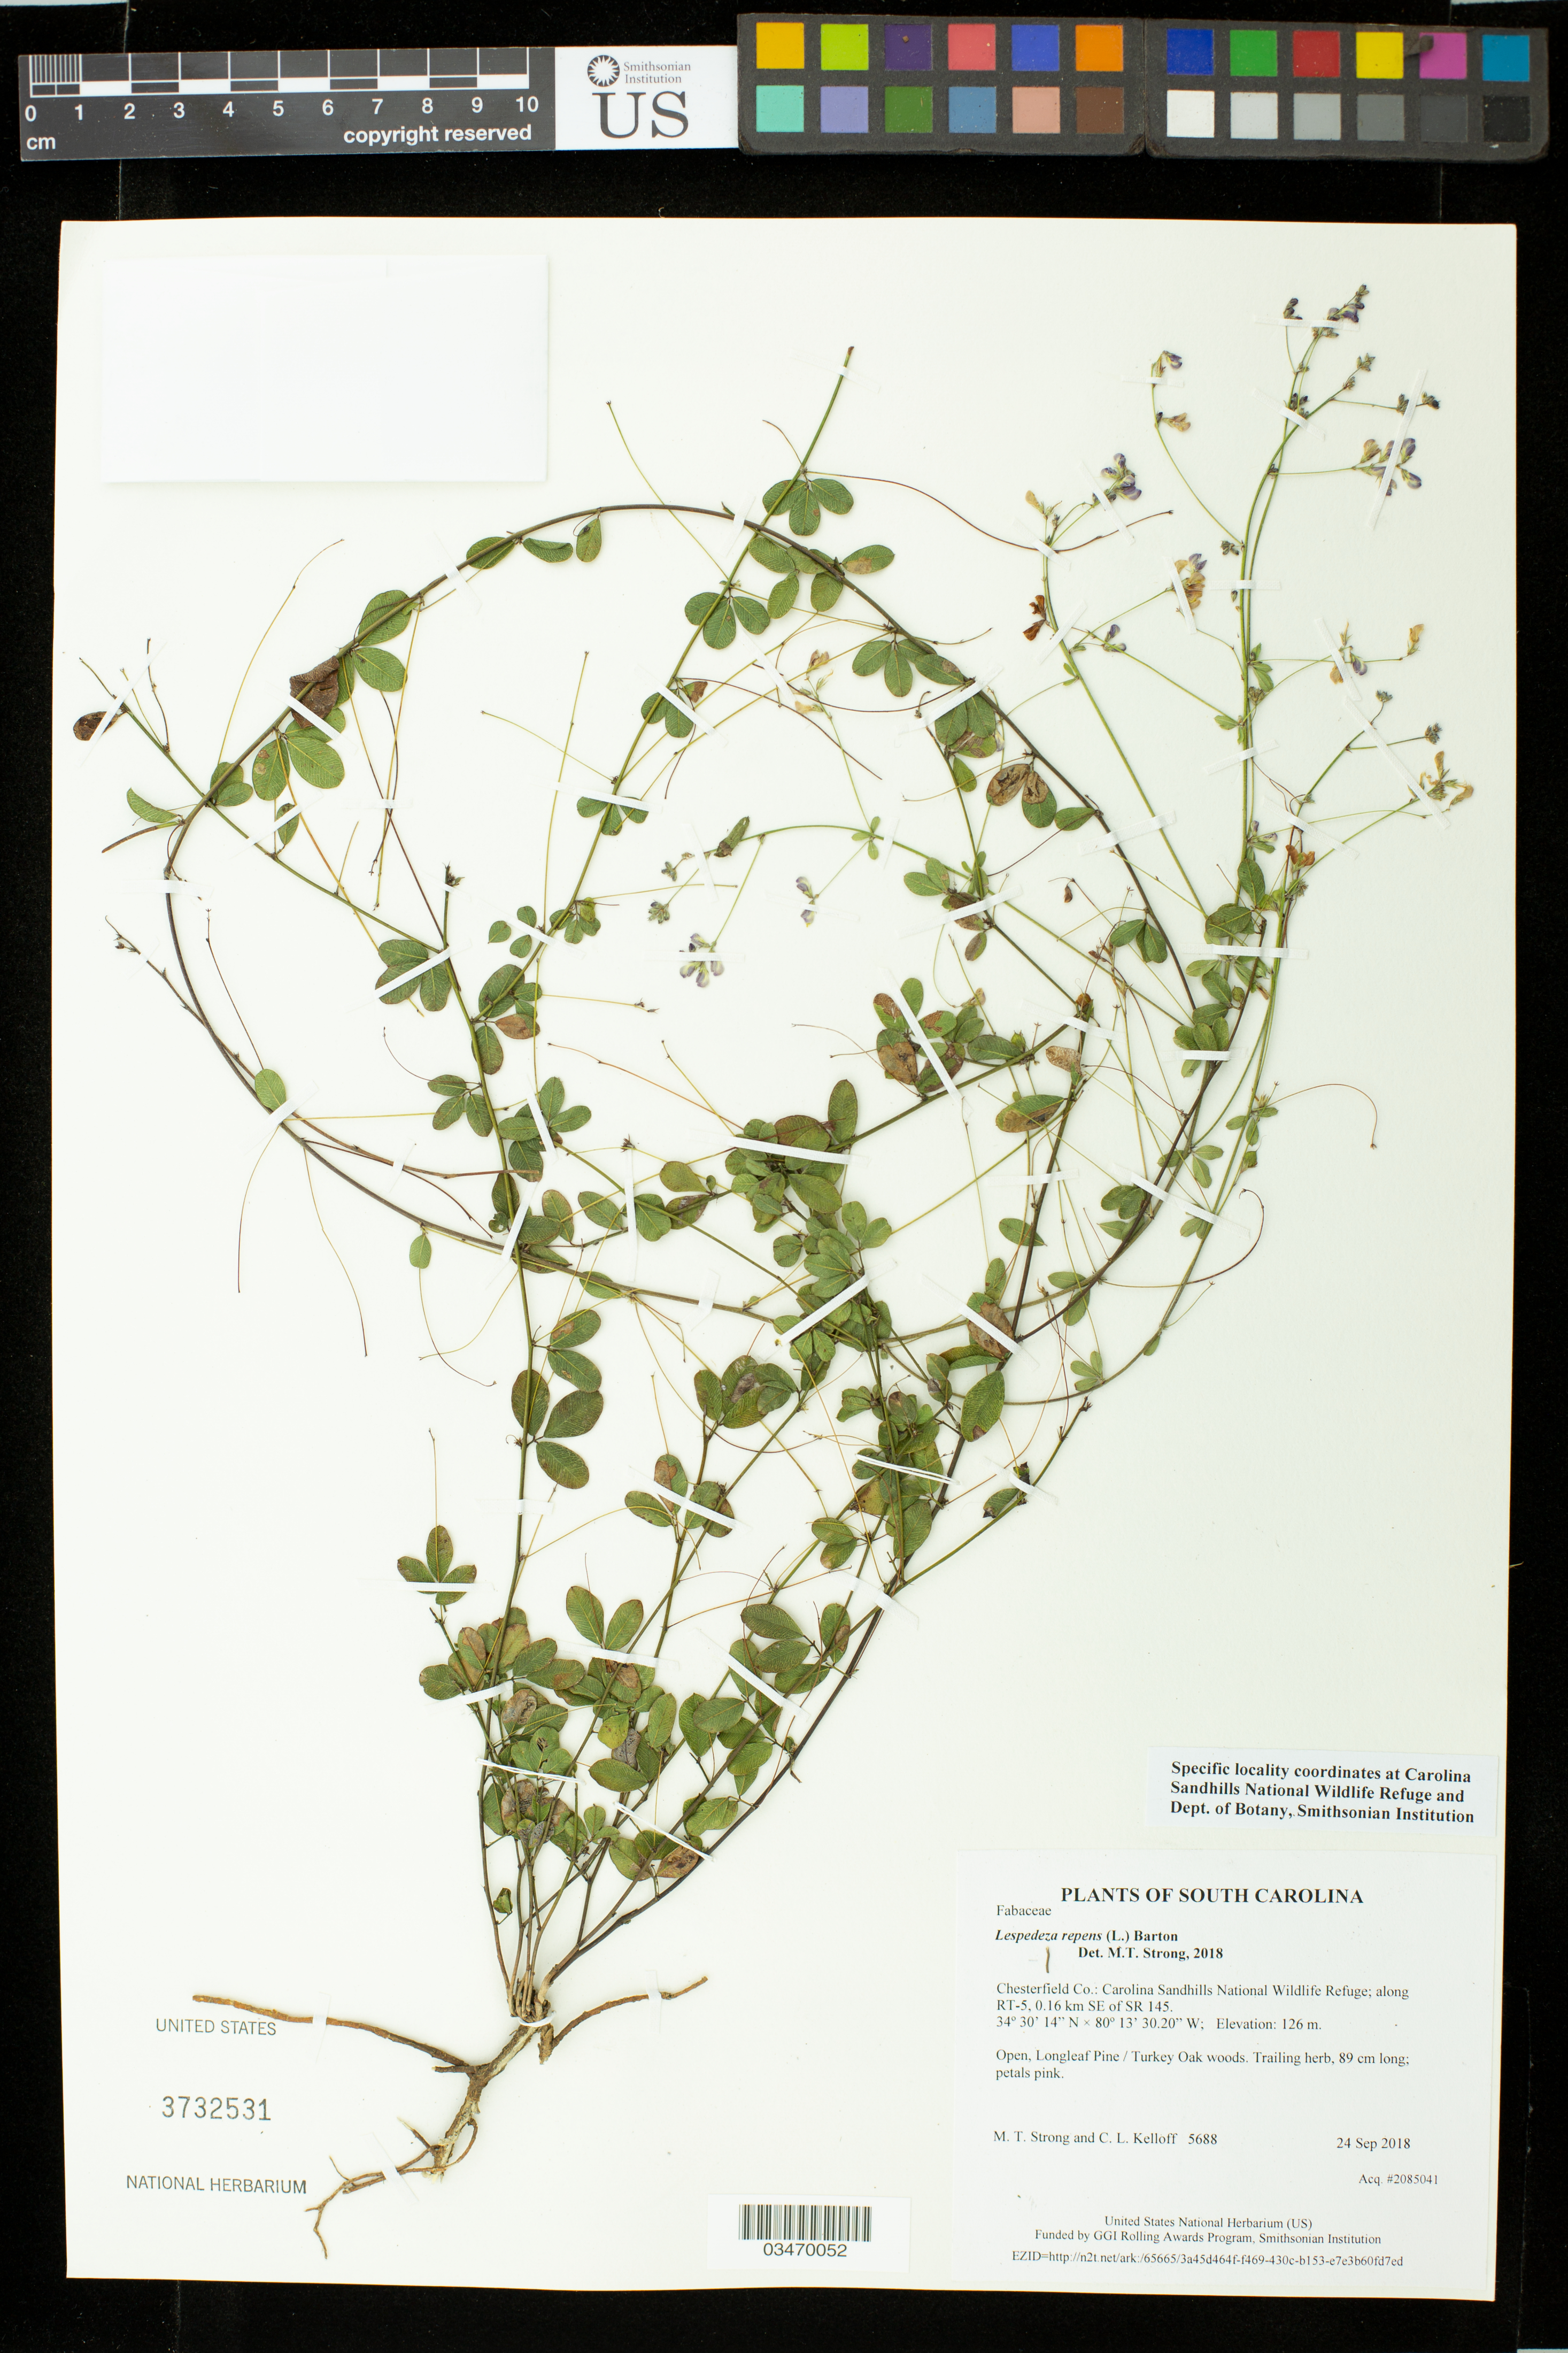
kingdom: Plantae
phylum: Tracheophyta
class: Magnoliopsida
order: Fabales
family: Fabaceae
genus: Lespedeza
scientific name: Lespedeza repens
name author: (L.) W.P.C. Barton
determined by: Strong, M. T., (US), Smithsonian Institution - National Museum of Natural History (UNITED STATES)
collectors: M. T. Strong & C. L. Kelloff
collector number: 5688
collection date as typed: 24 Sep 2018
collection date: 2018-09-24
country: United States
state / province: South Carolina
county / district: Chesterfield Co.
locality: Carolina Sandhills National Wildlife Refuge; along RT-5, 0.16 km SE of SR 145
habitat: Open, Longleaf Pine / Turkey Oak woods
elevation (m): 126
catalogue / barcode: US 3732531